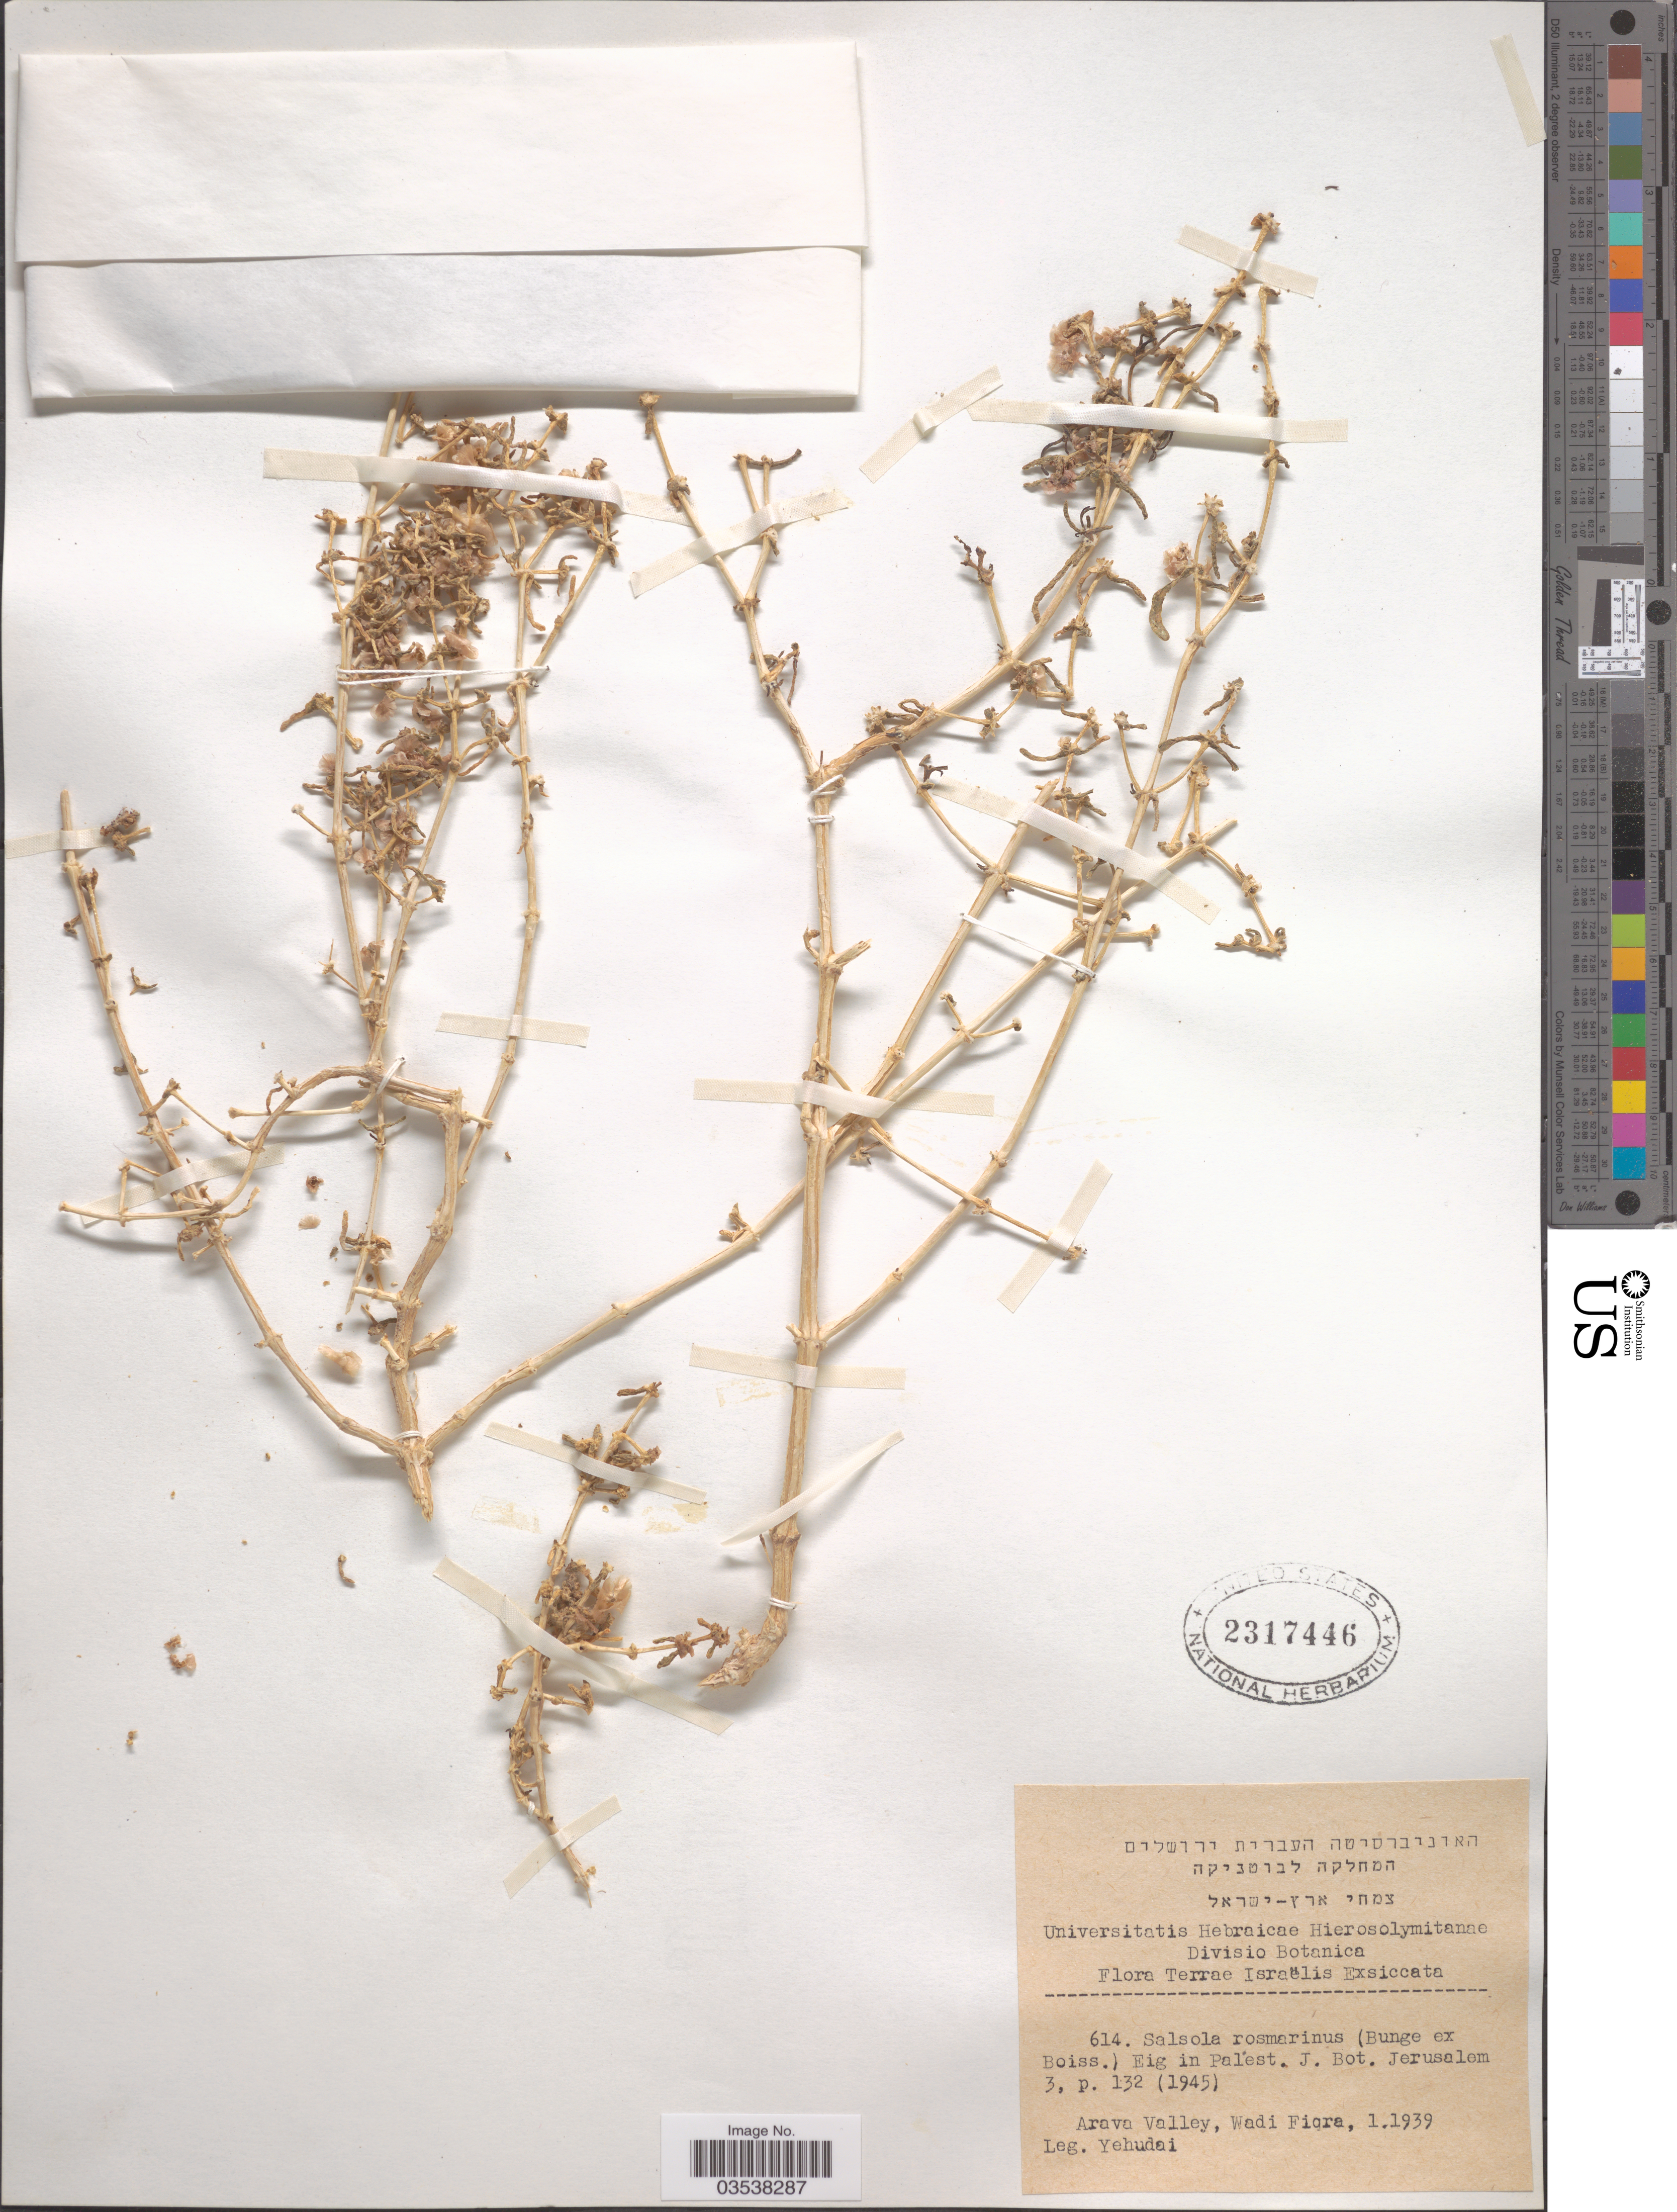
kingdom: Plantae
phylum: Tracheophyta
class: Magnoliopsida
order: Caryophyllales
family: Amaranthaceae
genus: Soda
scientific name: Soda rosmarinus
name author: (Bunge ex Boiss.) Akhani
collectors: Yehudai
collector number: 614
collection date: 1939-01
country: Israel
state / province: Jerusalem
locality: Terrae Israëlis. Eig in Pales. J. Bot. Jerusalem. Arava valley, Wadi Fiqra.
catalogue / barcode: US 2317446